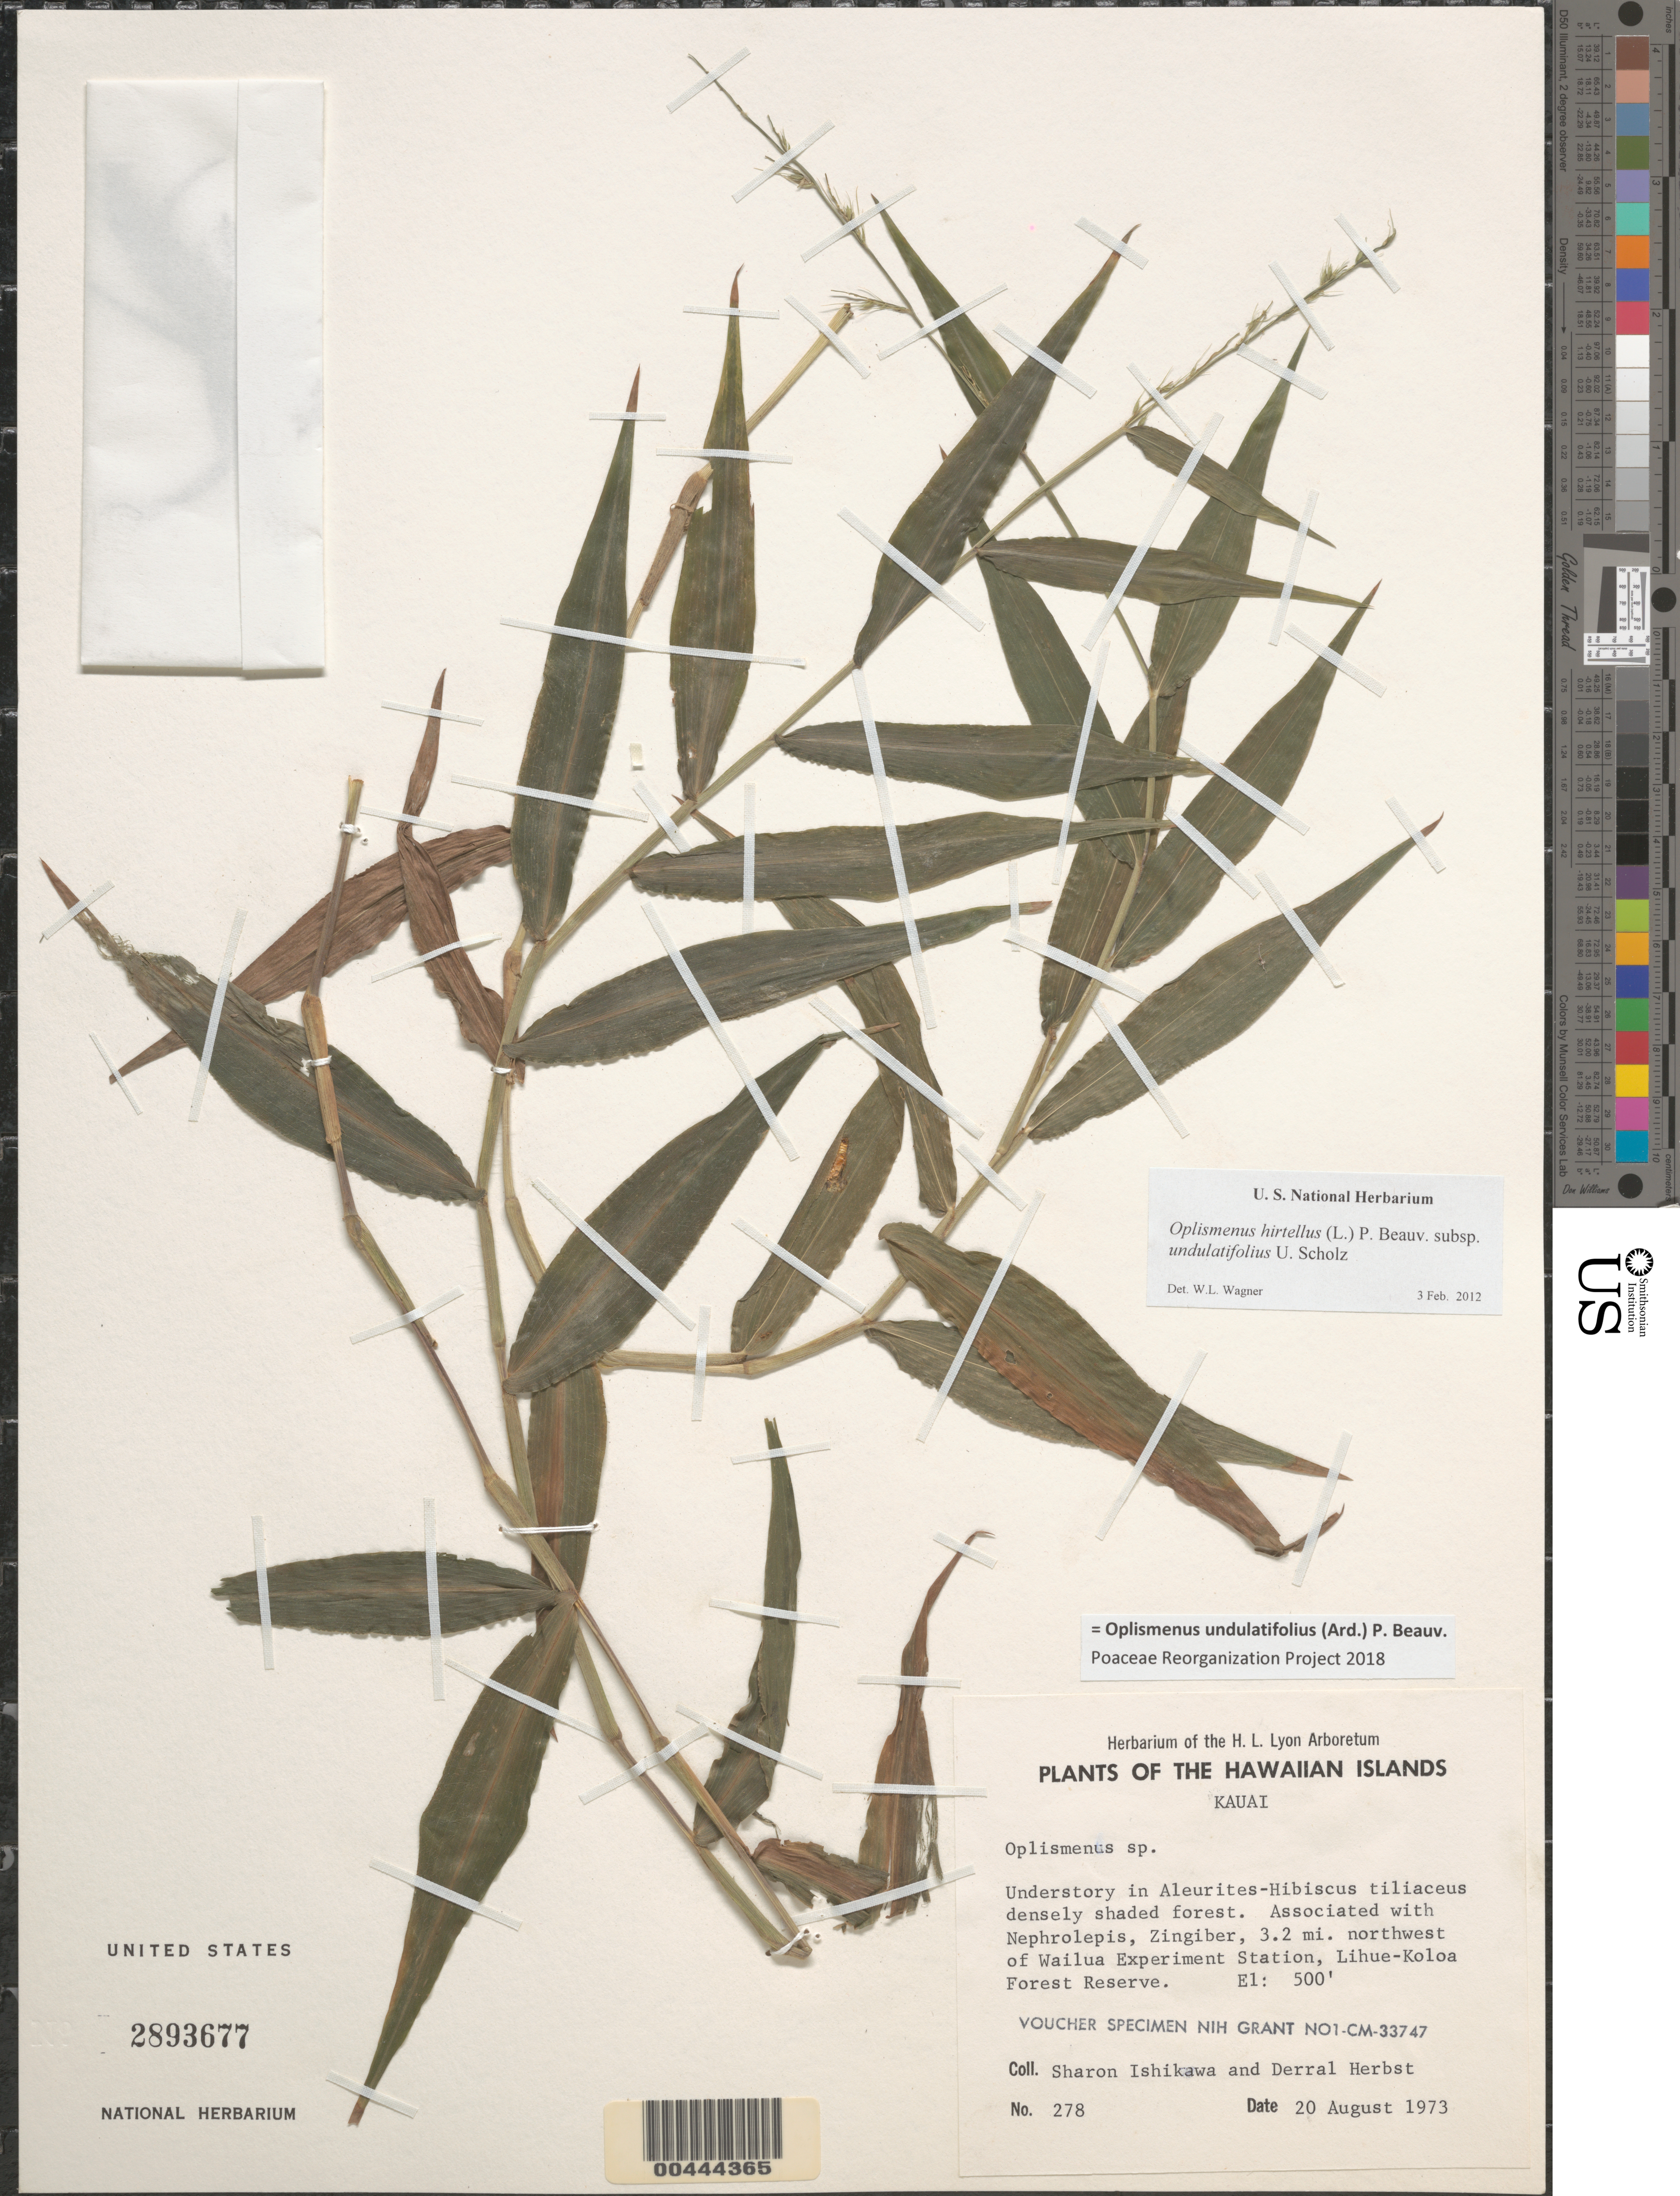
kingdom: Plantae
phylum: Tracheophyta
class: Liliopsida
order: Poales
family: Poaceae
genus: Oplismenus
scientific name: Oplismenus undulatifolius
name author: (Ard.) P. Beauv.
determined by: Poaceae Reorganization Project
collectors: S. S. Ishikawa & D. R. Herbst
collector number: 278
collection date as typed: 20 Aug 1973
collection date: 1973-08-20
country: United States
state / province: Hawaii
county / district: Kauai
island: Kaua'i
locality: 3.2 mi. northwest of Wailua Experiment Station, Lihue-Koloa Forest Reserve.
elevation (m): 152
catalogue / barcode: US 2893677